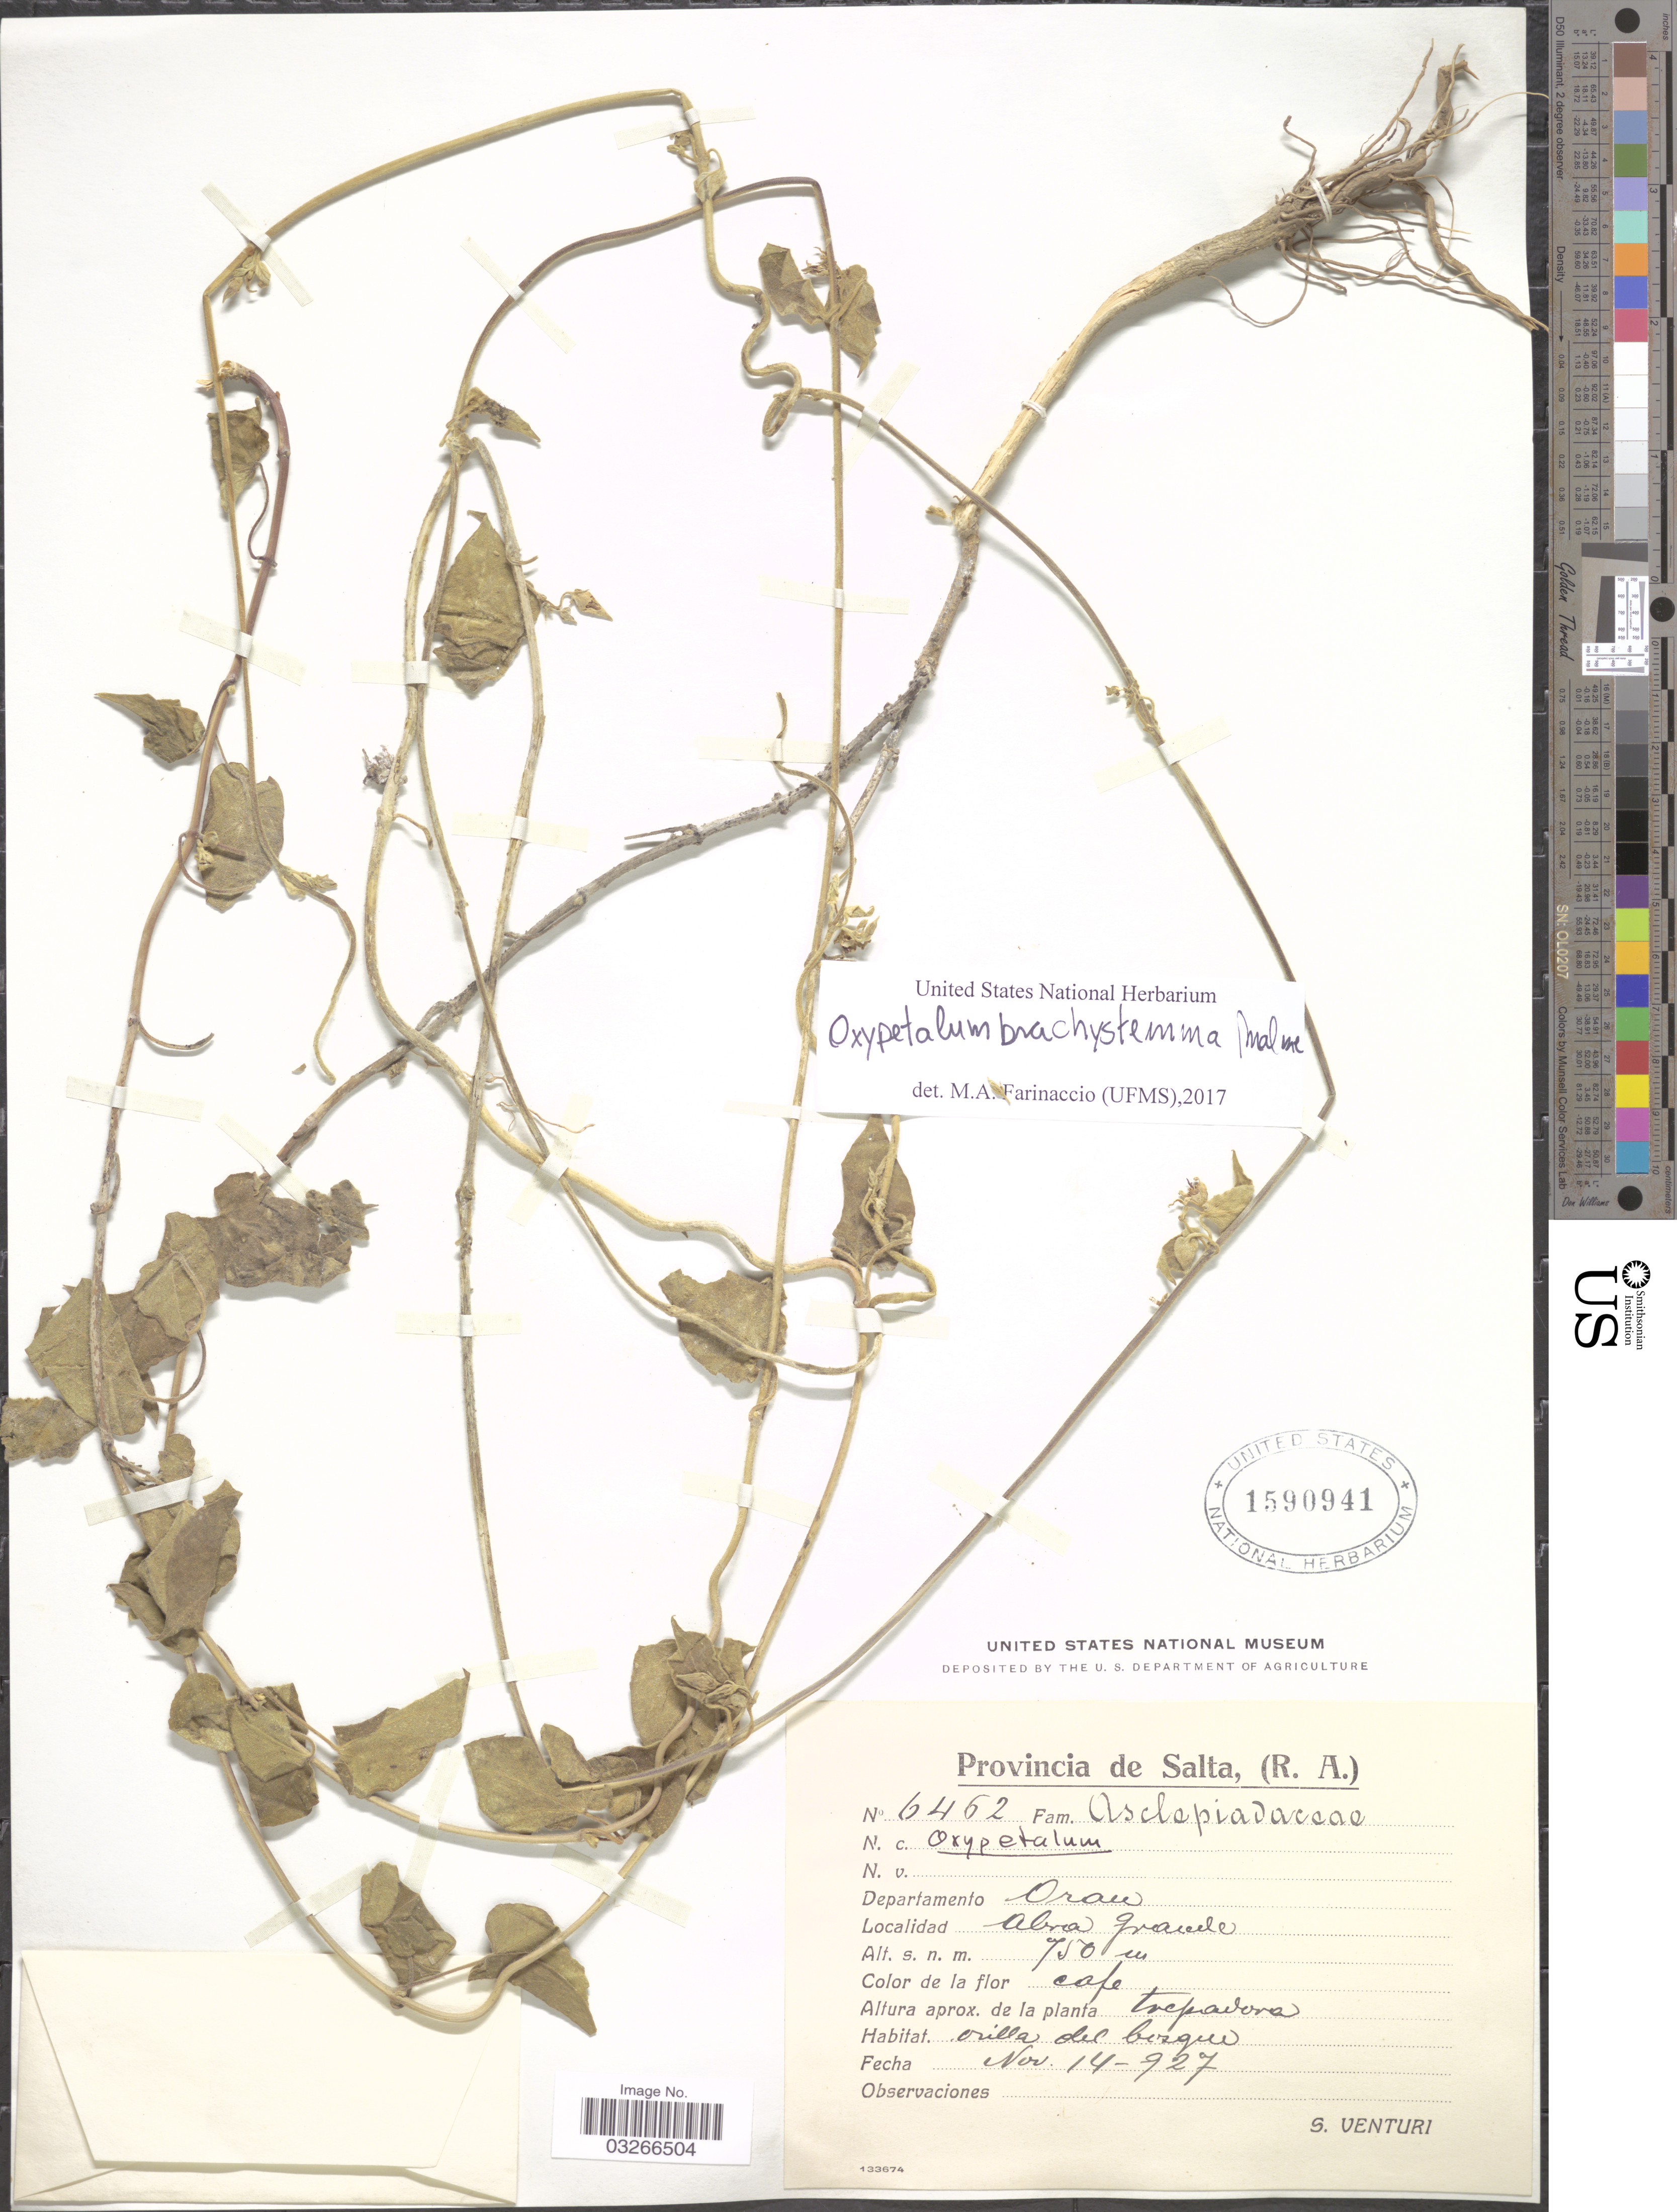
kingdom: Plantae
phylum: Tracheophyta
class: Magnoliopsida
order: Gentianales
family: Apocynaceae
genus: Oxypetalum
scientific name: Oxypetalum sp.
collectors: S. Venturi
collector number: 6462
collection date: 1927-11-14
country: Argentina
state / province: Salta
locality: (R.A.), Departamento Oran. Abra Grande.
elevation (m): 750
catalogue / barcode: US 1590941